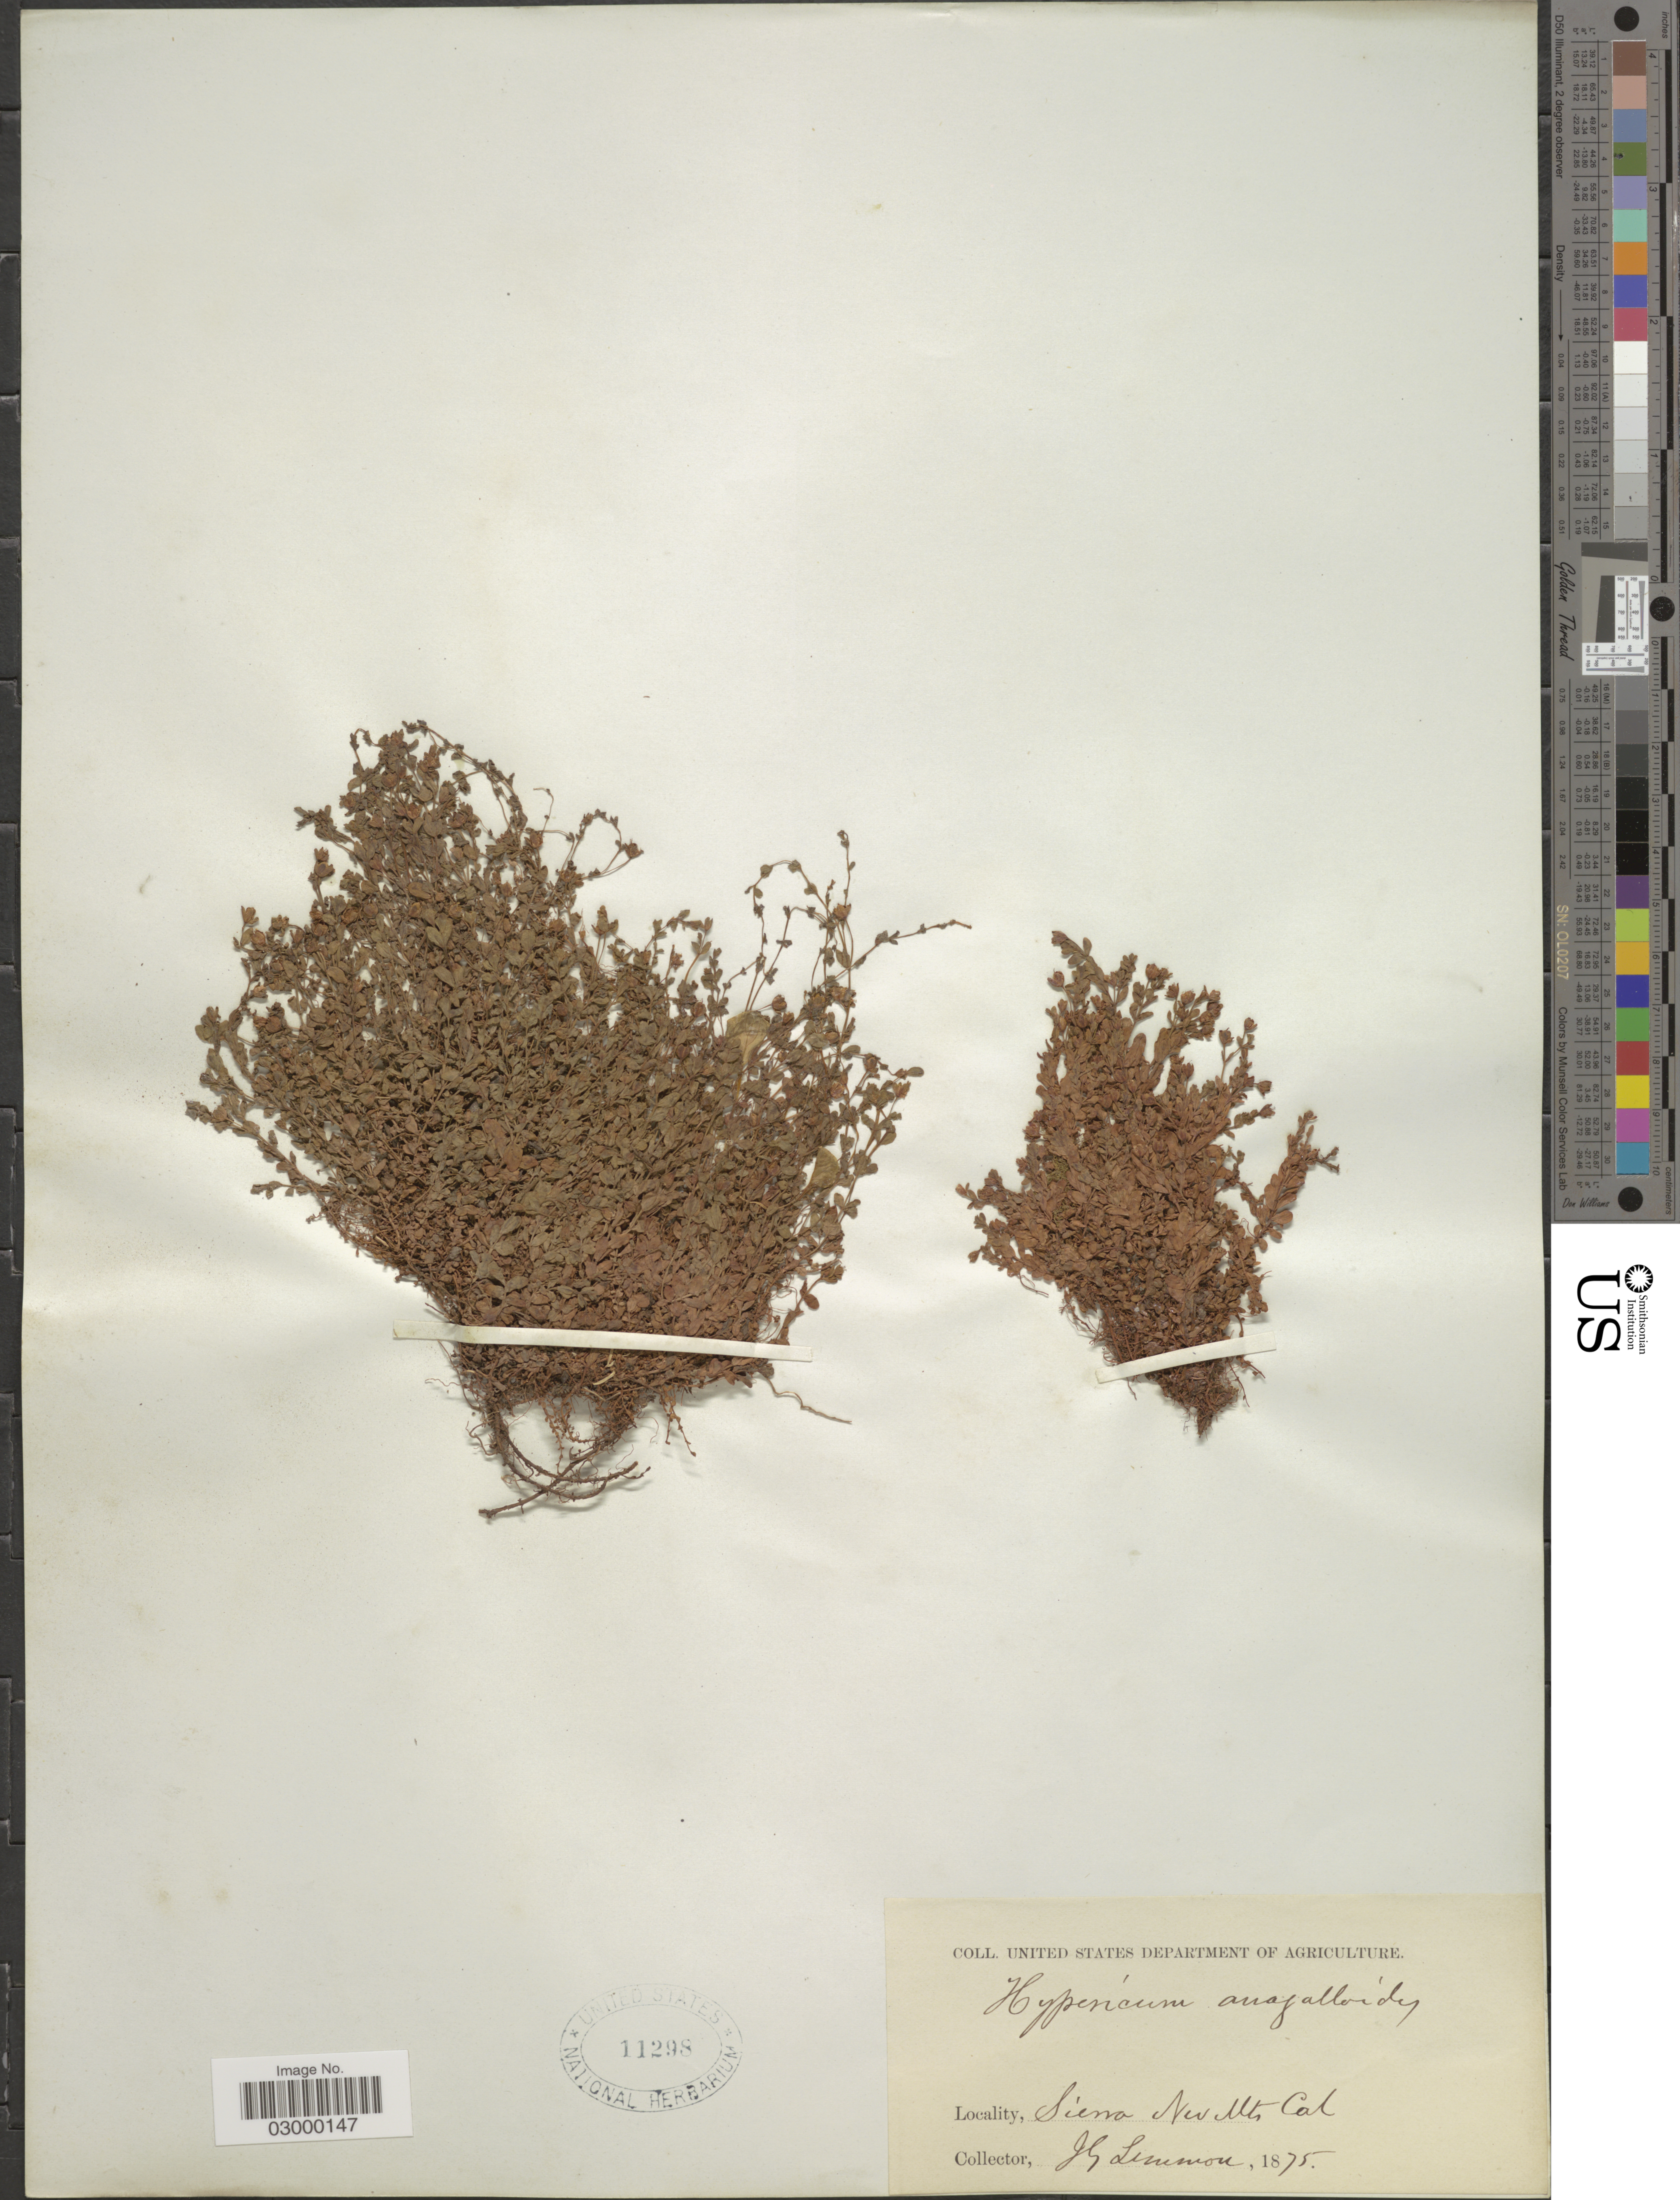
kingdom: Plantae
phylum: Tracheophyta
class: Magnoliopsida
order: Malpighiales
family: Hypericaceae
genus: Hypericum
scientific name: Hypericum anagalloides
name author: Cham. & Schltdl.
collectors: J. Lemmon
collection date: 1875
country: United States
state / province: California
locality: Sierra Nev Mts.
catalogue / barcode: US 11298